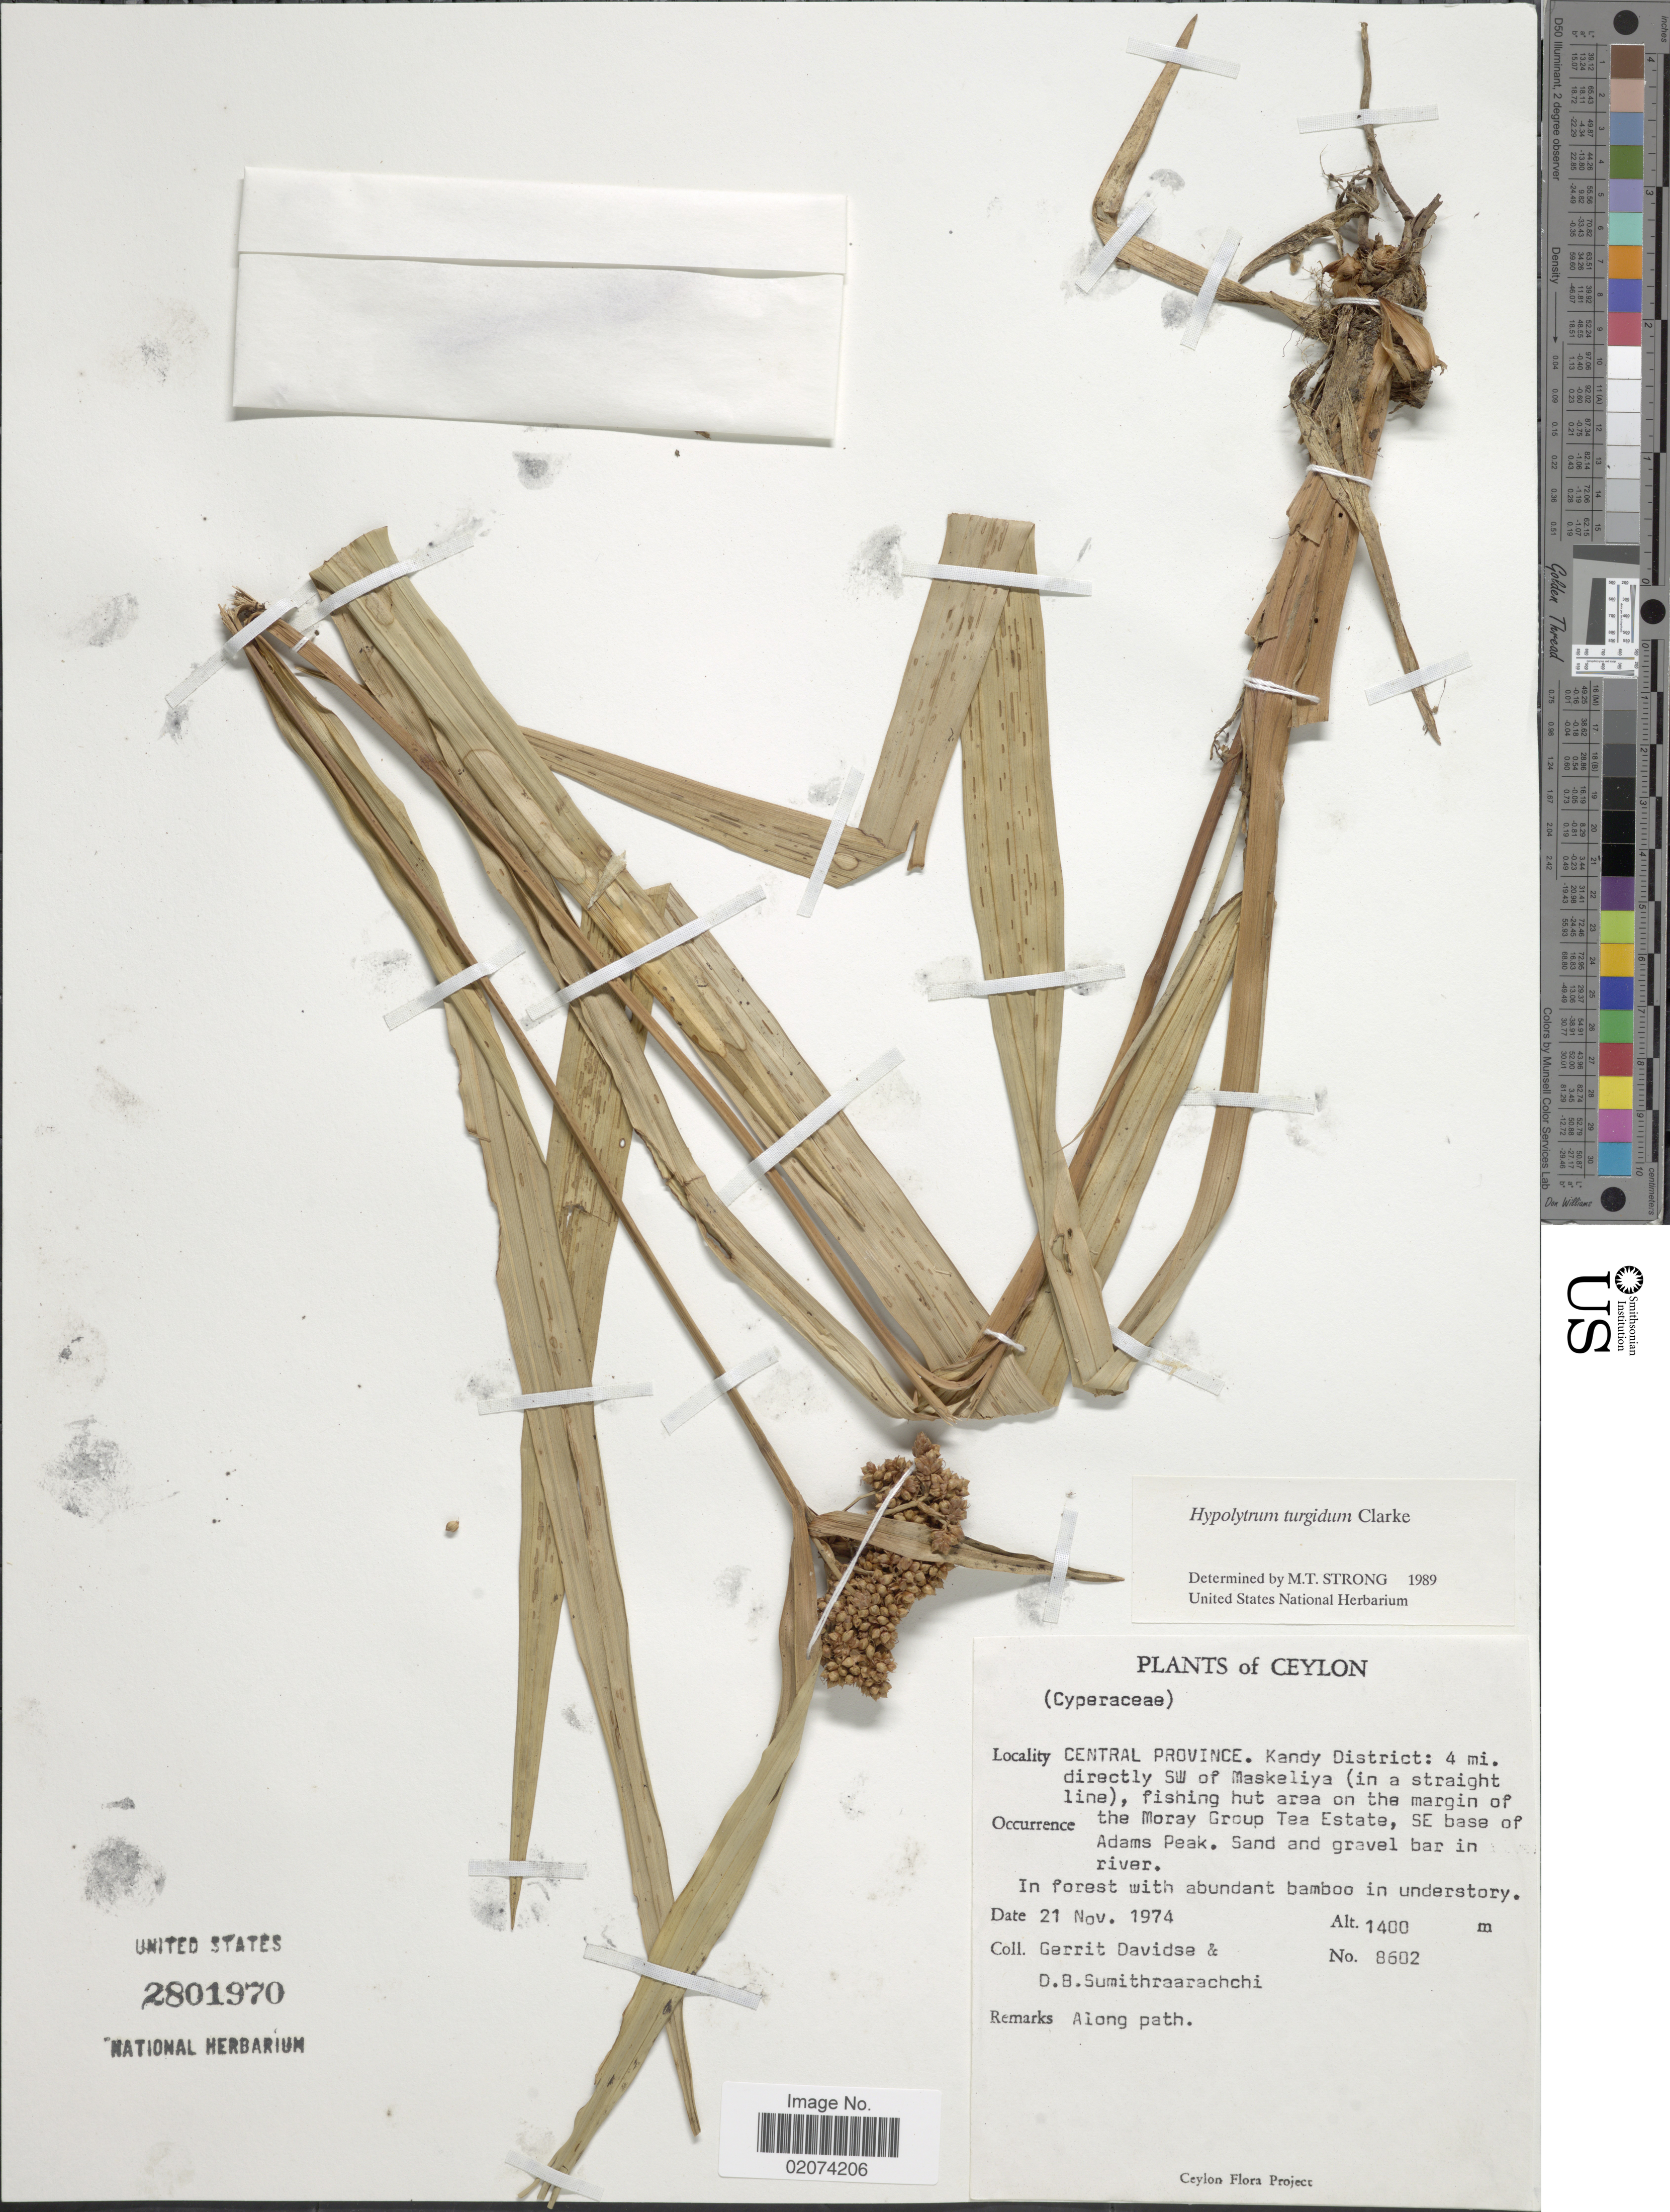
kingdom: Plantae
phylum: Tracheophyta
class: Liliopsida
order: Poales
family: Cyperaceae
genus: Hypolytrum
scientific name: Hypolytrum turgidum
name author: C.B. Clarke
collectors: G. Davidse & D. B. Sumithraarachchi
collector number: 8602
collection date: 1974-11-21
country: Sri Lanka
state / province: Central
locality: Ceylon. Central Province. Kandy District: 4 mi. directly SW of Maskeliya ( in a straight line), fishing hut area on the margin of the Moray Group Tea Estate, SE base of Adams Peak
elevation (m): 1400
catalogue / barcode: US 2801970